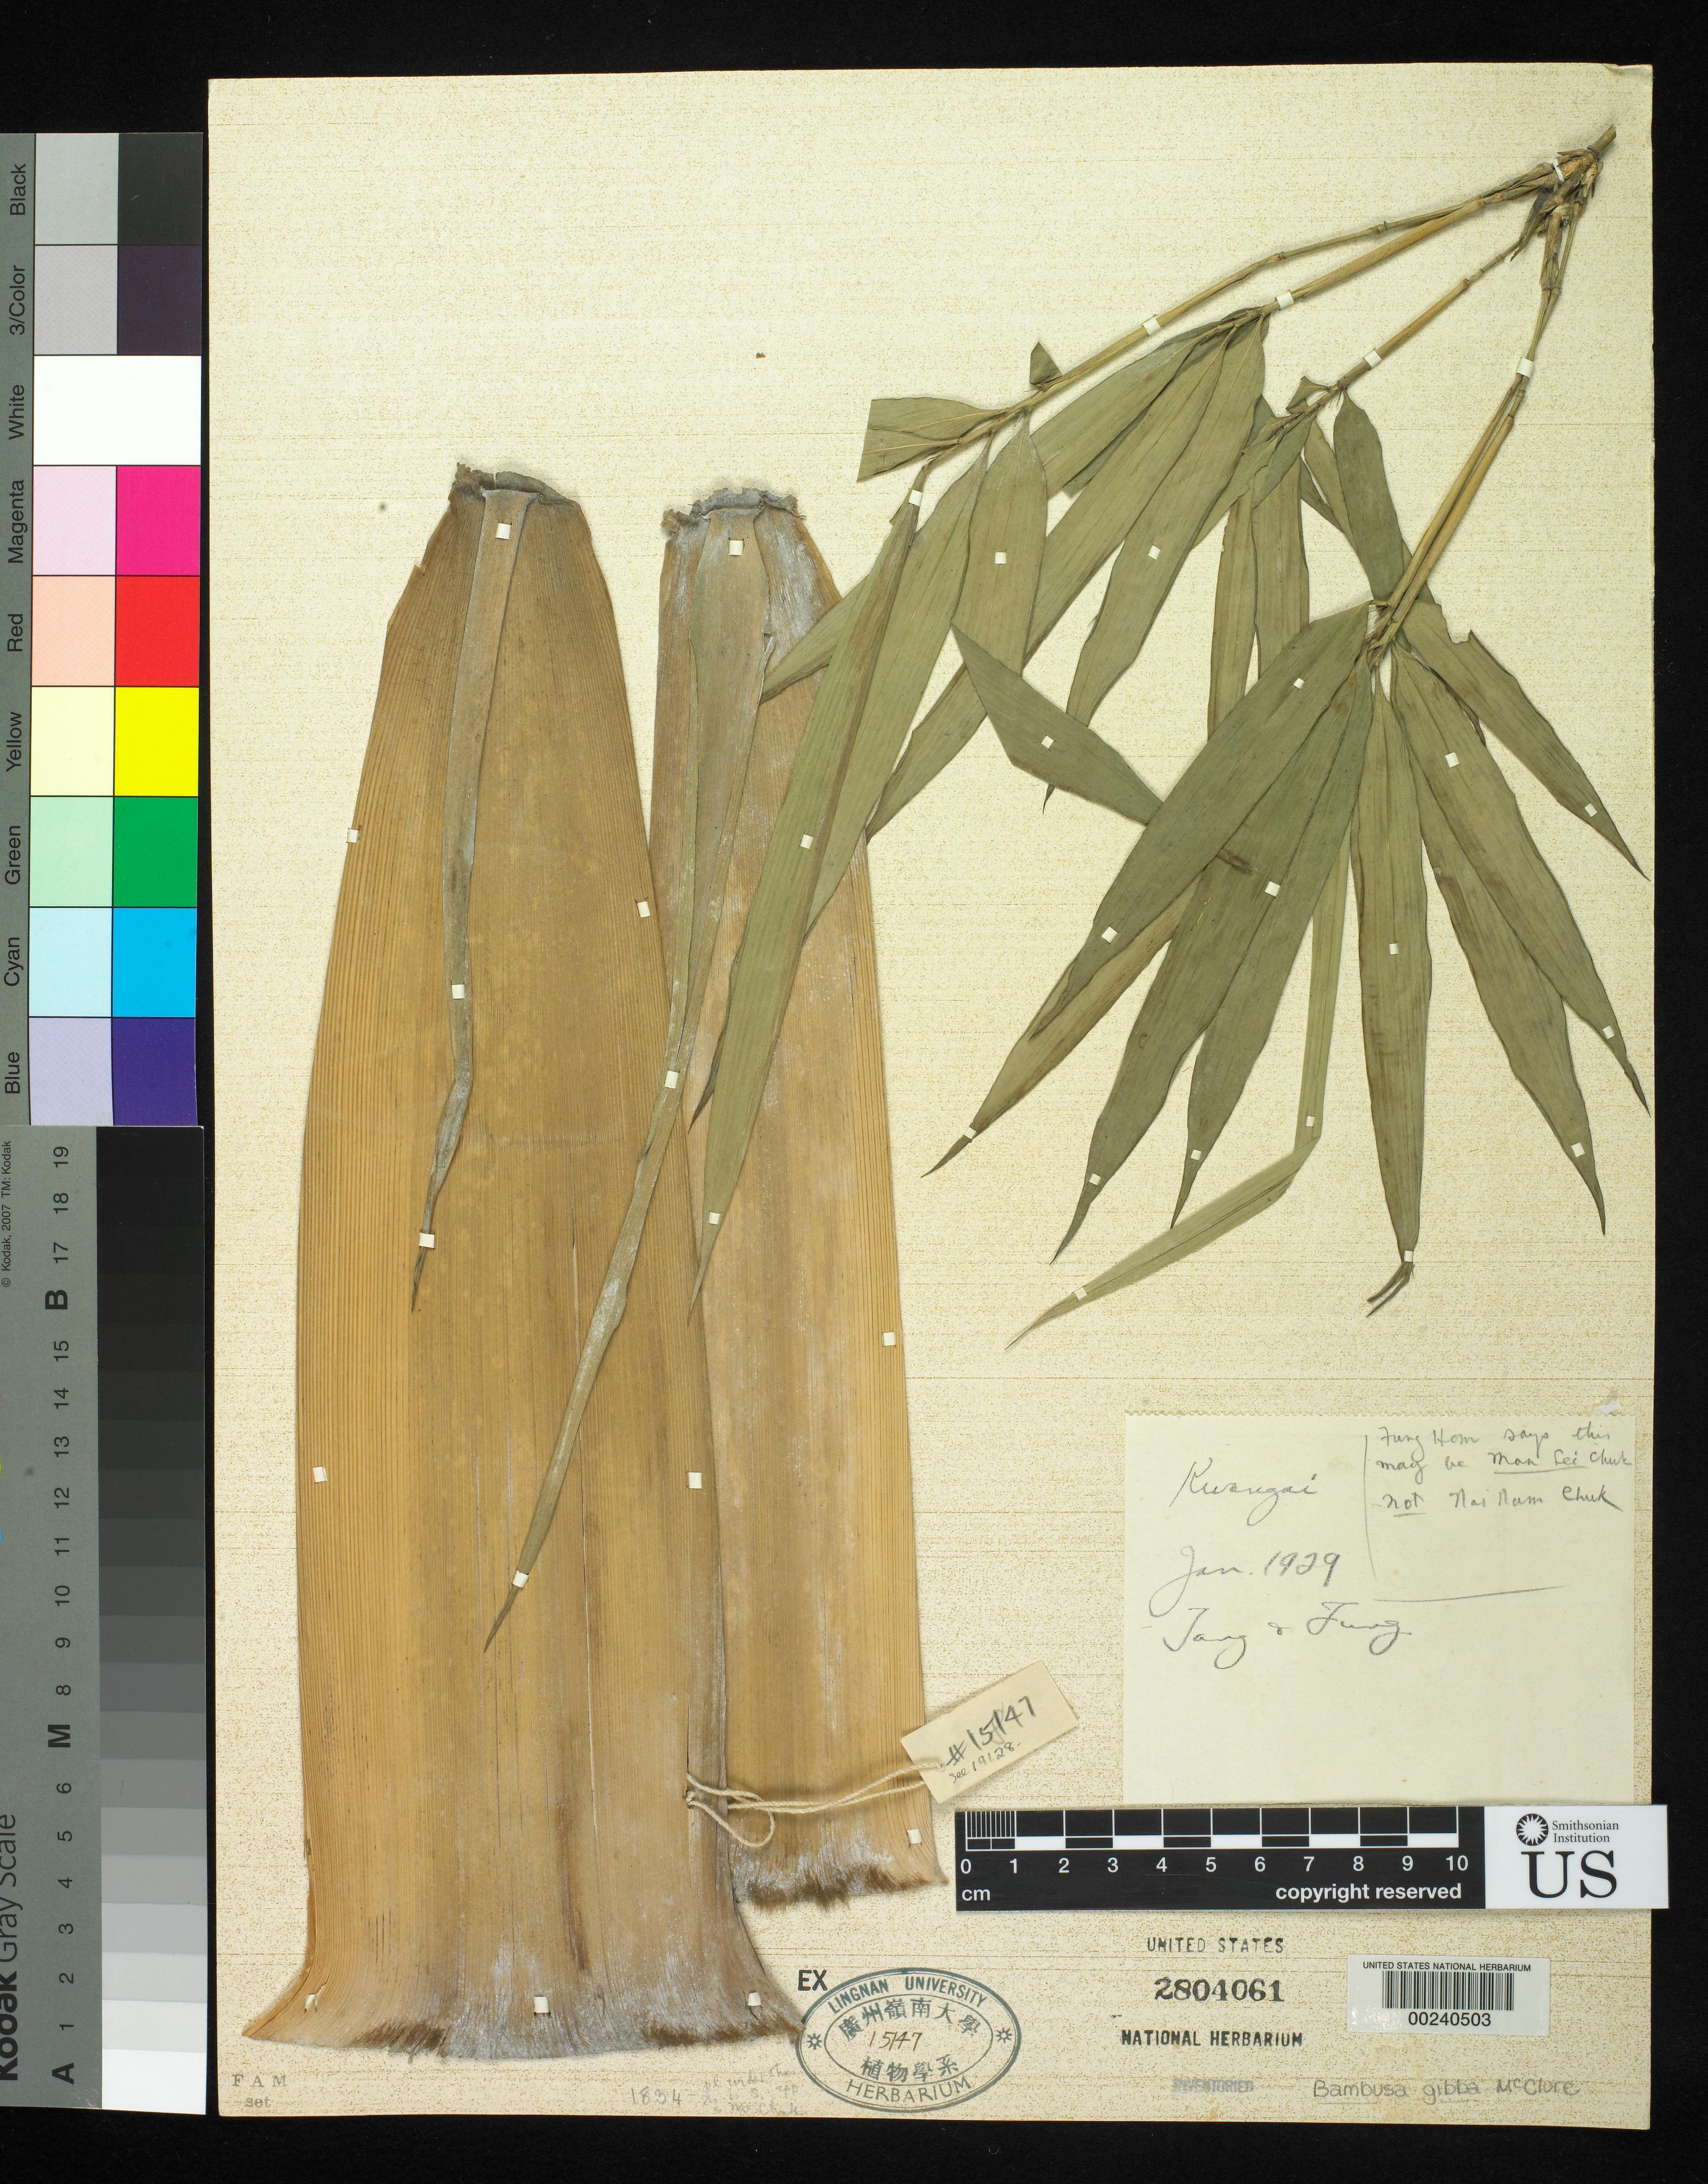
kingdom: Plantae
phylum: Tracheophyta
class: Liliopsida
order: Poales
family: Poaceae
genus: Bambusa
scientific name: Bambusa gibba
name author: McClure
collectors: -- Tang & Fung, --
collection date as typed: Jan 1929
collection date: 1929-01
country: China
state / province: Guangxi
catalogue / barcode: US 2804061